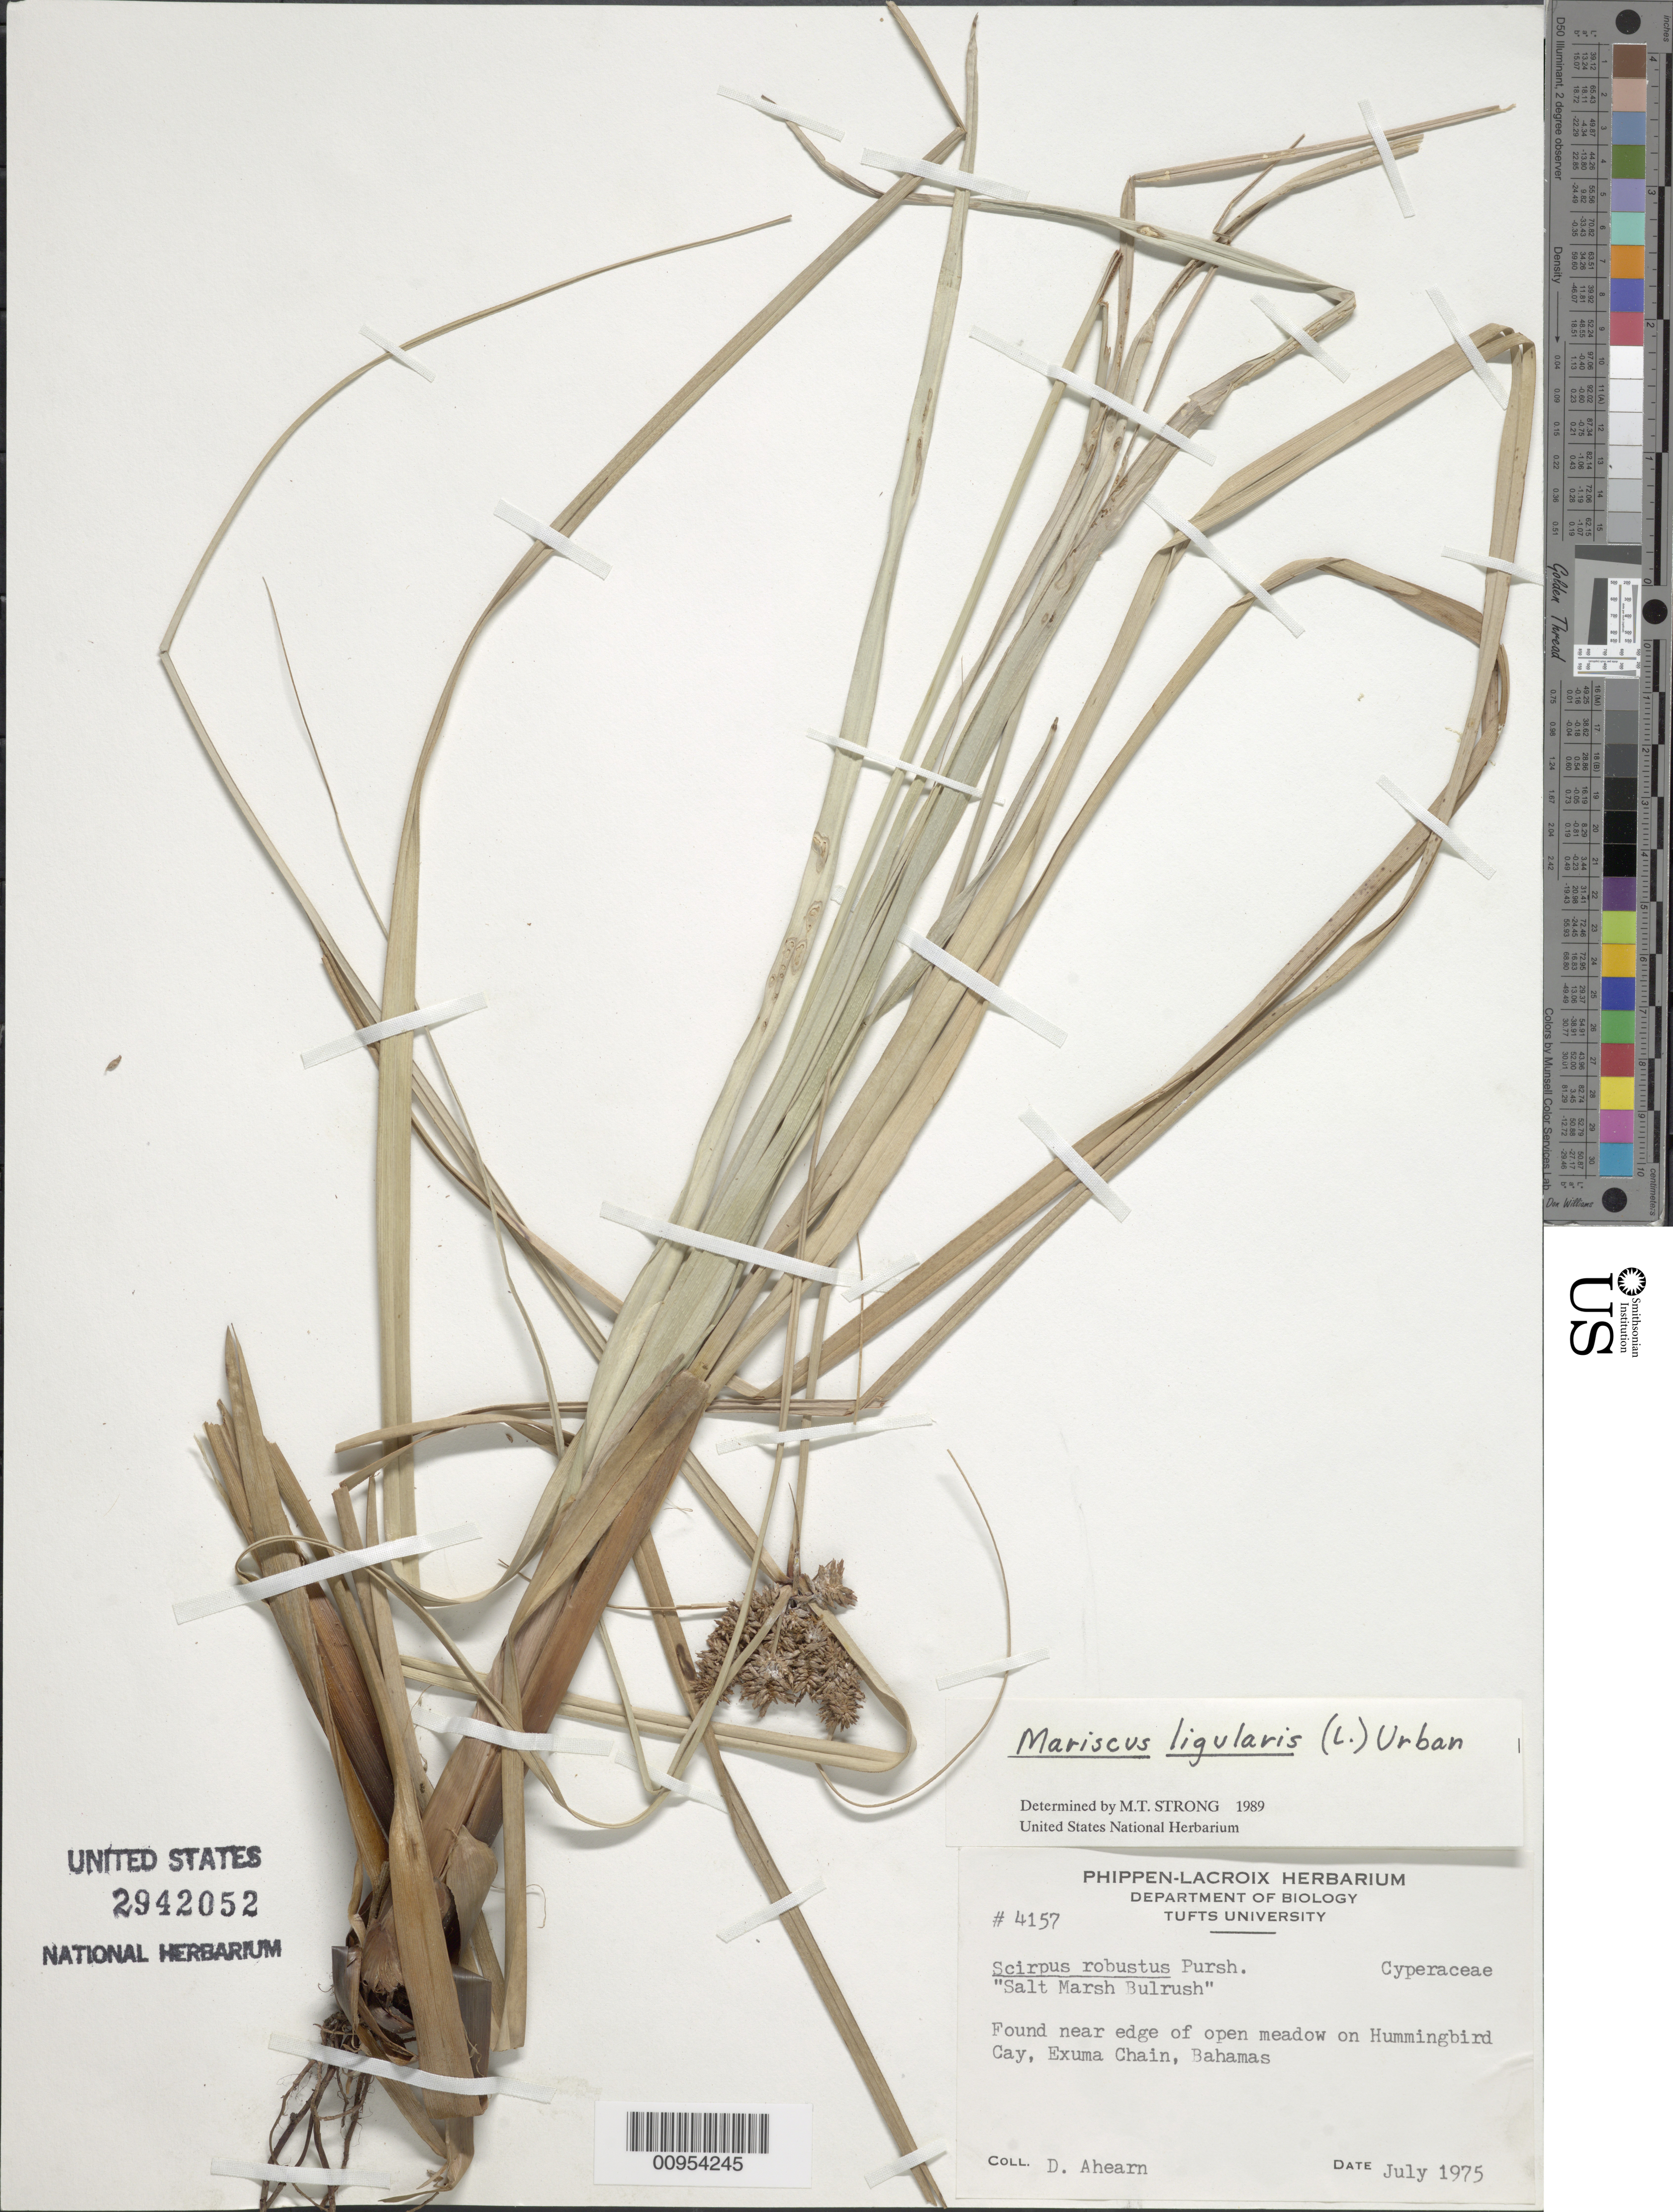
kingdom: Plantae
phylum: Tracheophyta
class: Liliopsida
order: Poales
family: Cyperaceae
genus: Cyperus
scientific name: Cyperus ligularis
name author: L.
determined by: Strong, M. T., (US), Smithsonian Institution - National Museum of Natural History (UNITED STATES)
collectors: D. Ahearn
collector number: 4157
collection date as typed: Jul 1975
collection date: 1975-07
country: Bahamas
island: Exuma Chain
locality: Hummingbird Cay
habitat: Near edge of open meadow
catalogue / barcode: US 2942052